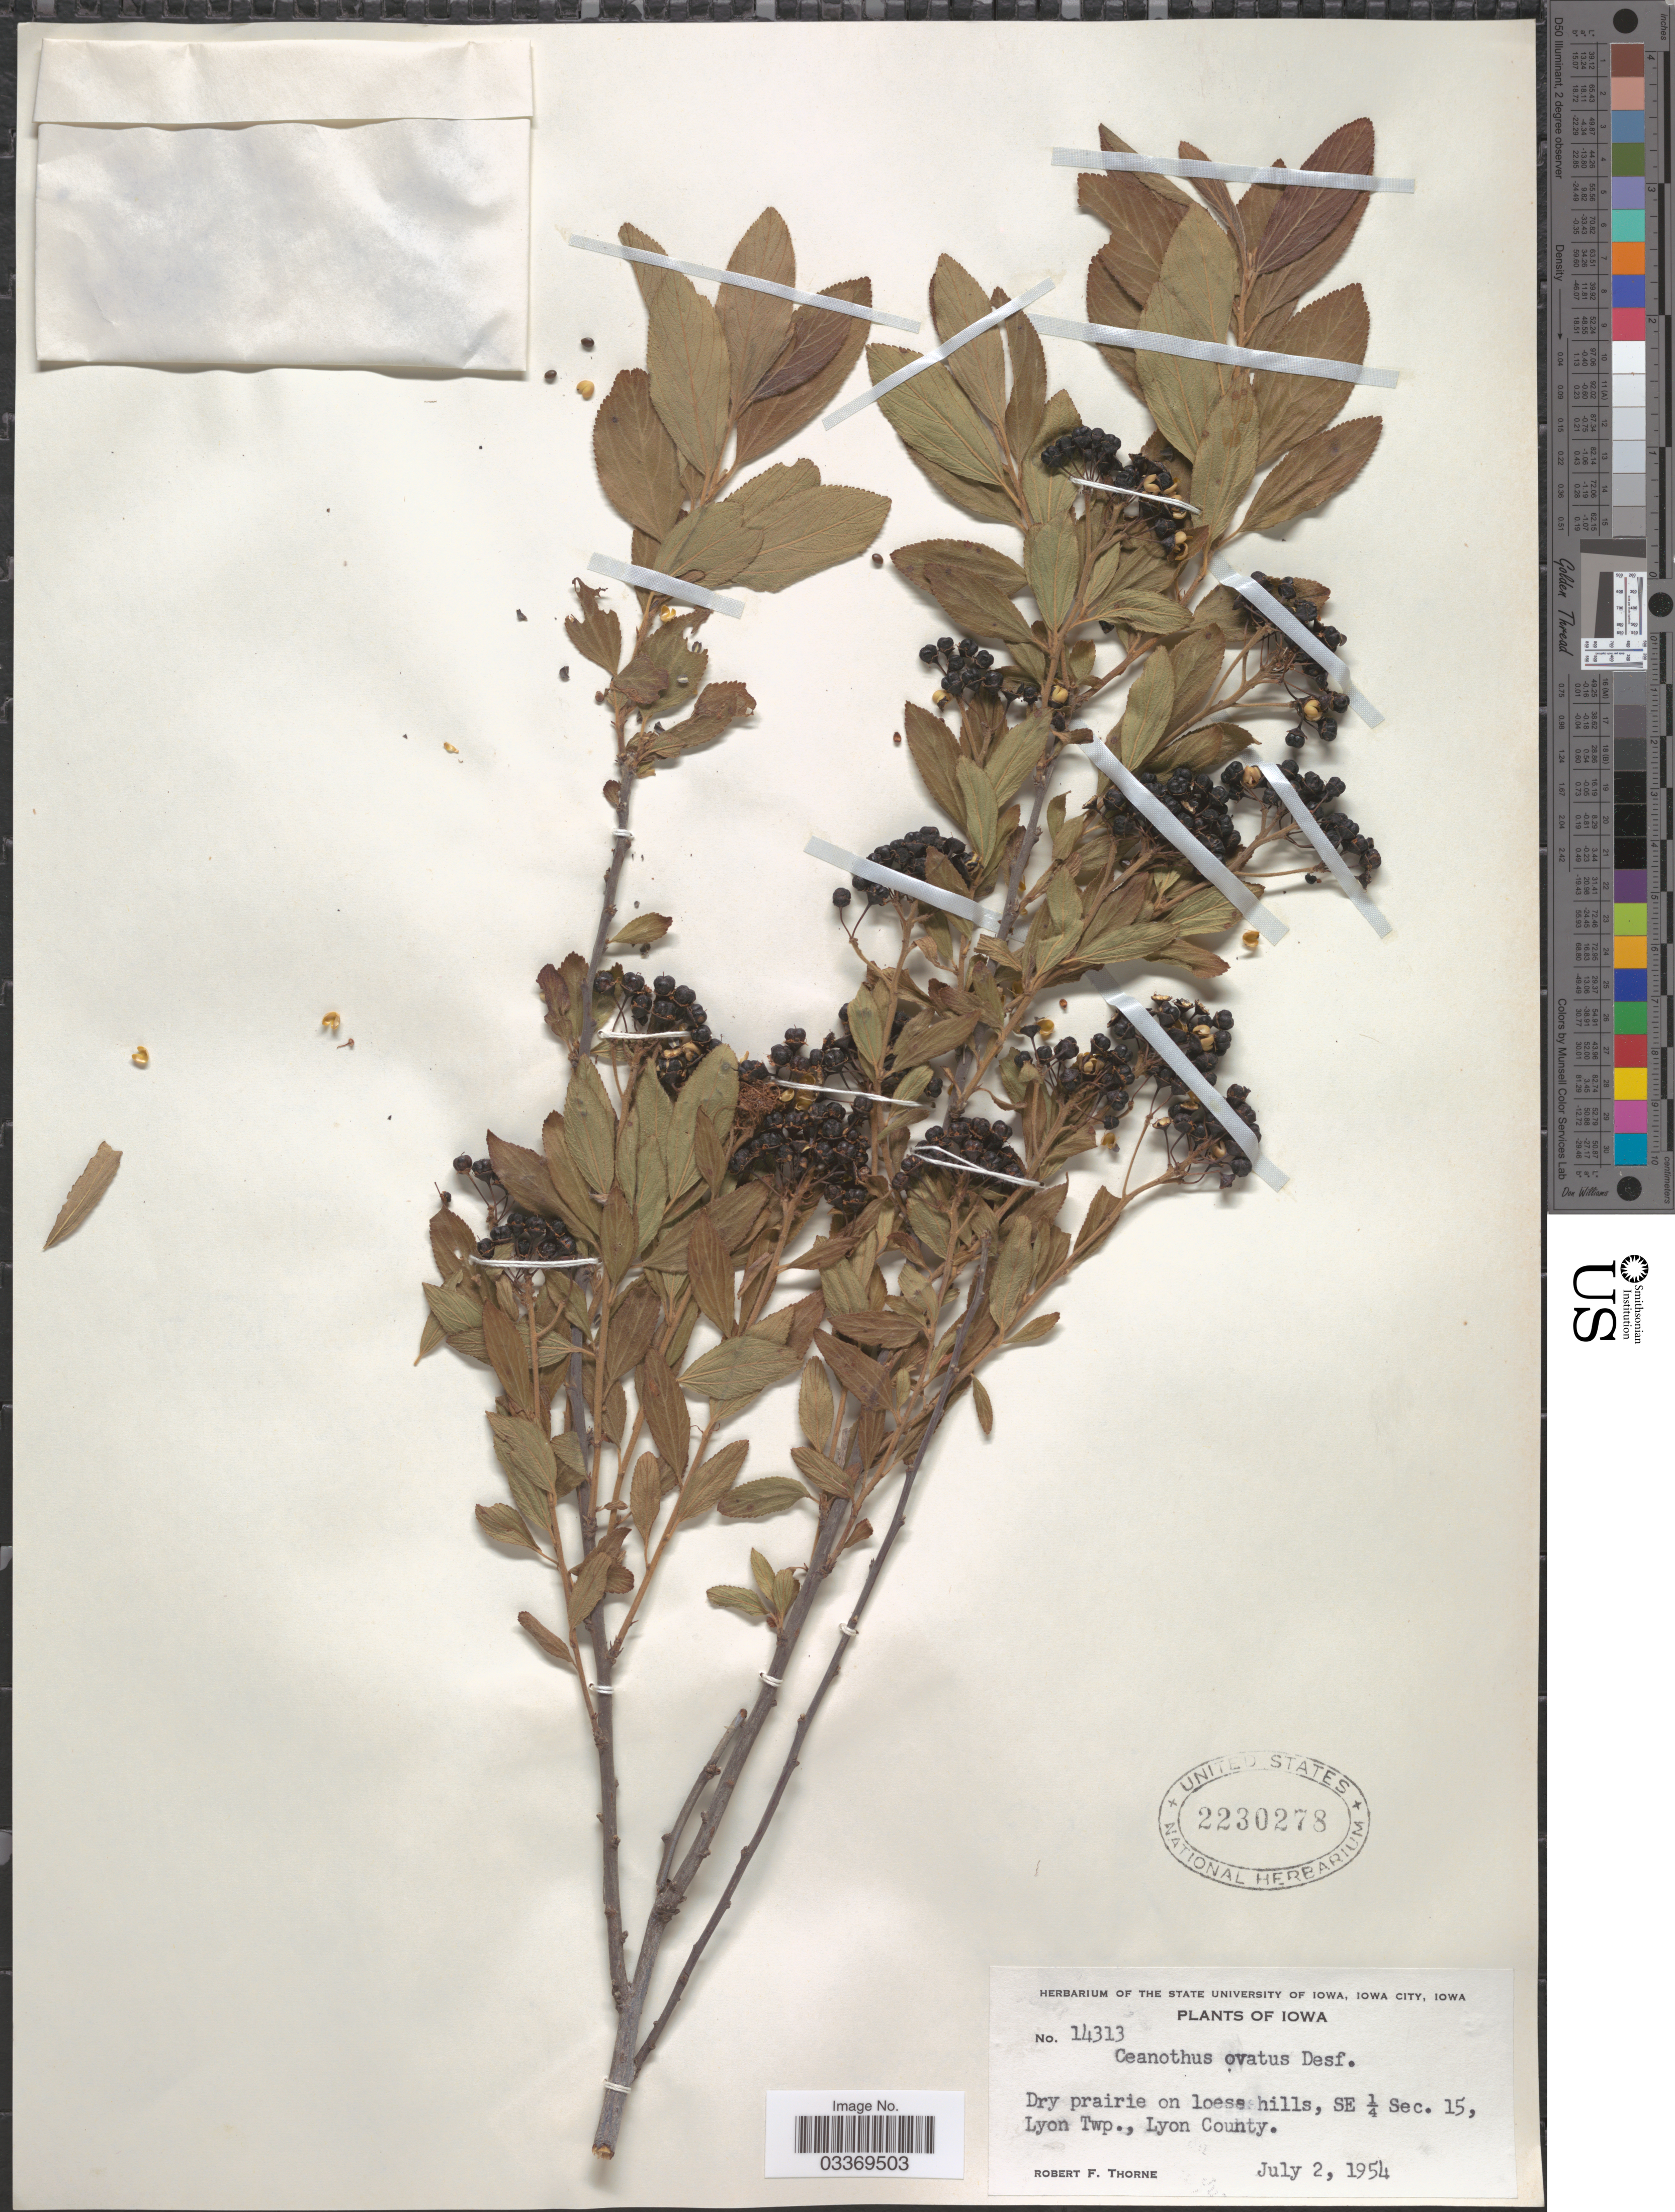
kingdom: Plantae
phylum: Tracheophyta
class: Magnoliopsida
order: Rosales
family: Rhamnaceae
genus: Ceanothus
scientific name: Ceanothus ovatus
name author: Desf.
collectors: R. F. Thorne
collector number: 14313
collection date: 1954-07-02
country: United States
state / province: Iowa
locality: SE ¼ Sec. 15, Lyon Twp., Lyon County.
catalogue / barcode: US 2230278